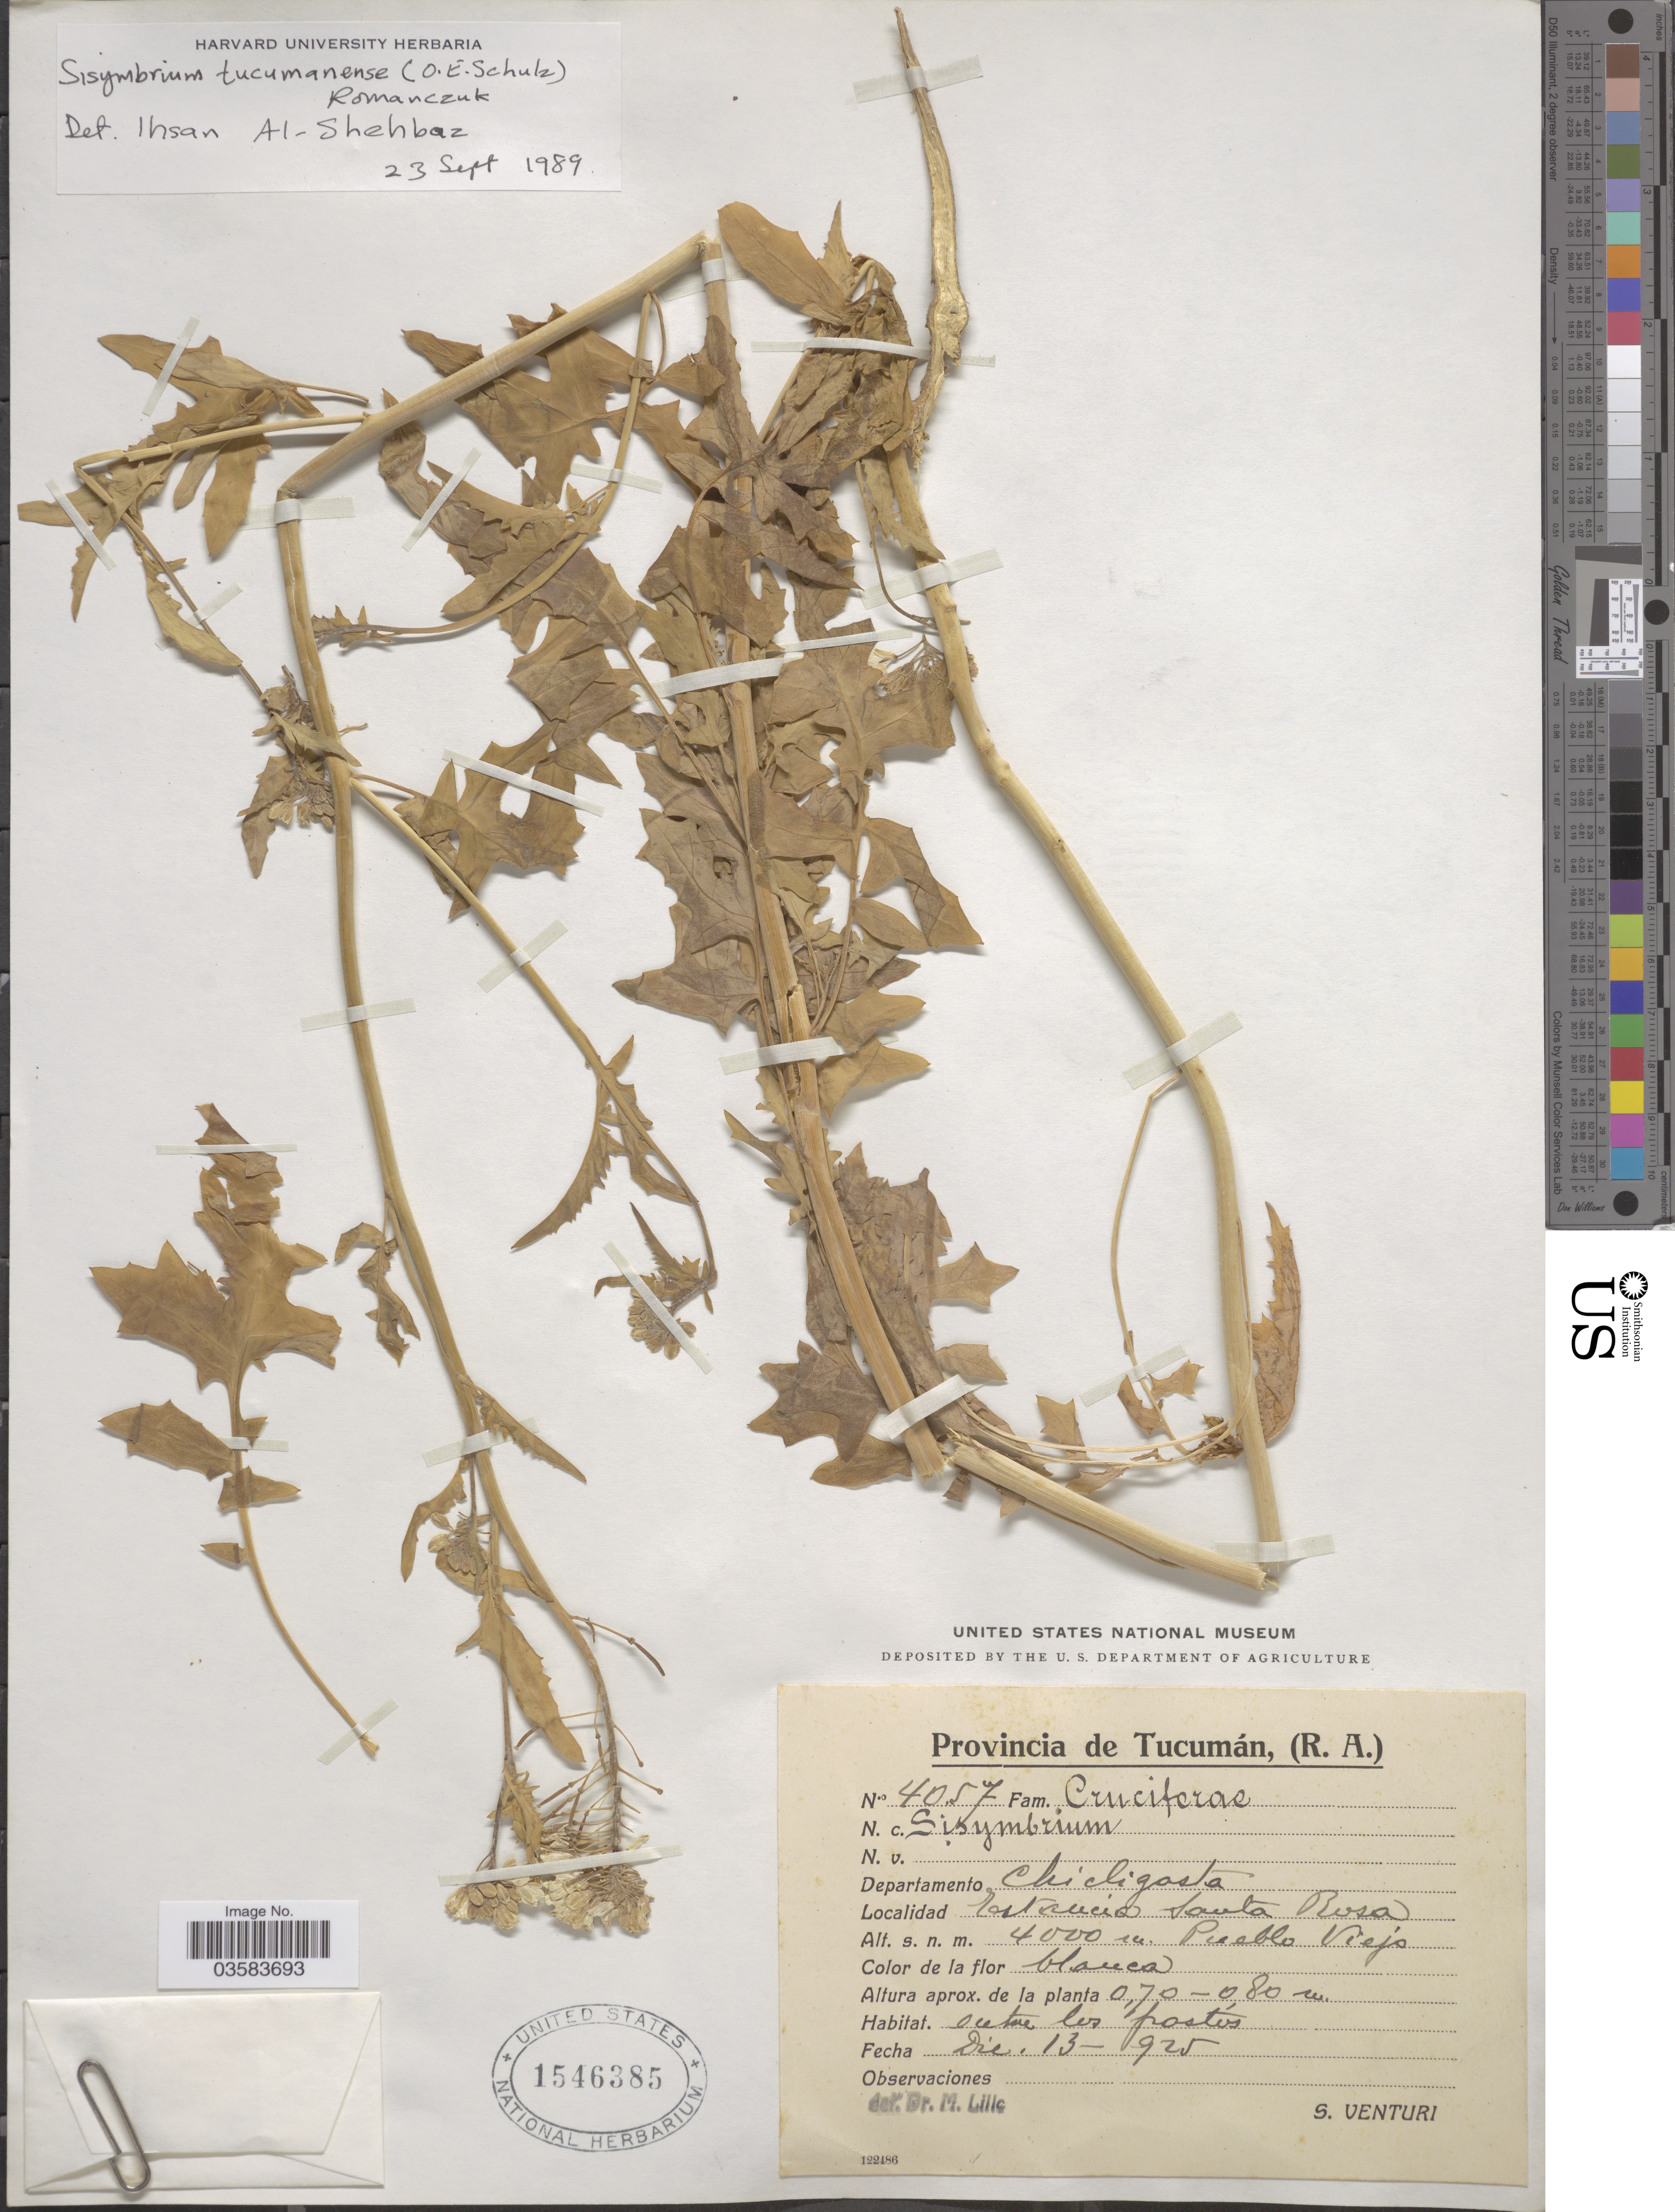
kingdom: Plantae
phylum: Tracheophyta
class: Magnoliopsida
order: Brassicales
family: Brassicaceae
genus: Polypsecadium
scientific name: Polypsecadium tucumanense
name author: (O.E. Schulz) Al-Shehbaz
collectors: S. Venturi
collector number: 4057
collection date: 1925-12-13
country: Argentina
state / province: Tucuman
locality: Departamento Chicligasta. Estancia Santa Rosa. Puebla Viejo.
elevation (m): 4000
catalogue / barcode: US 1546385